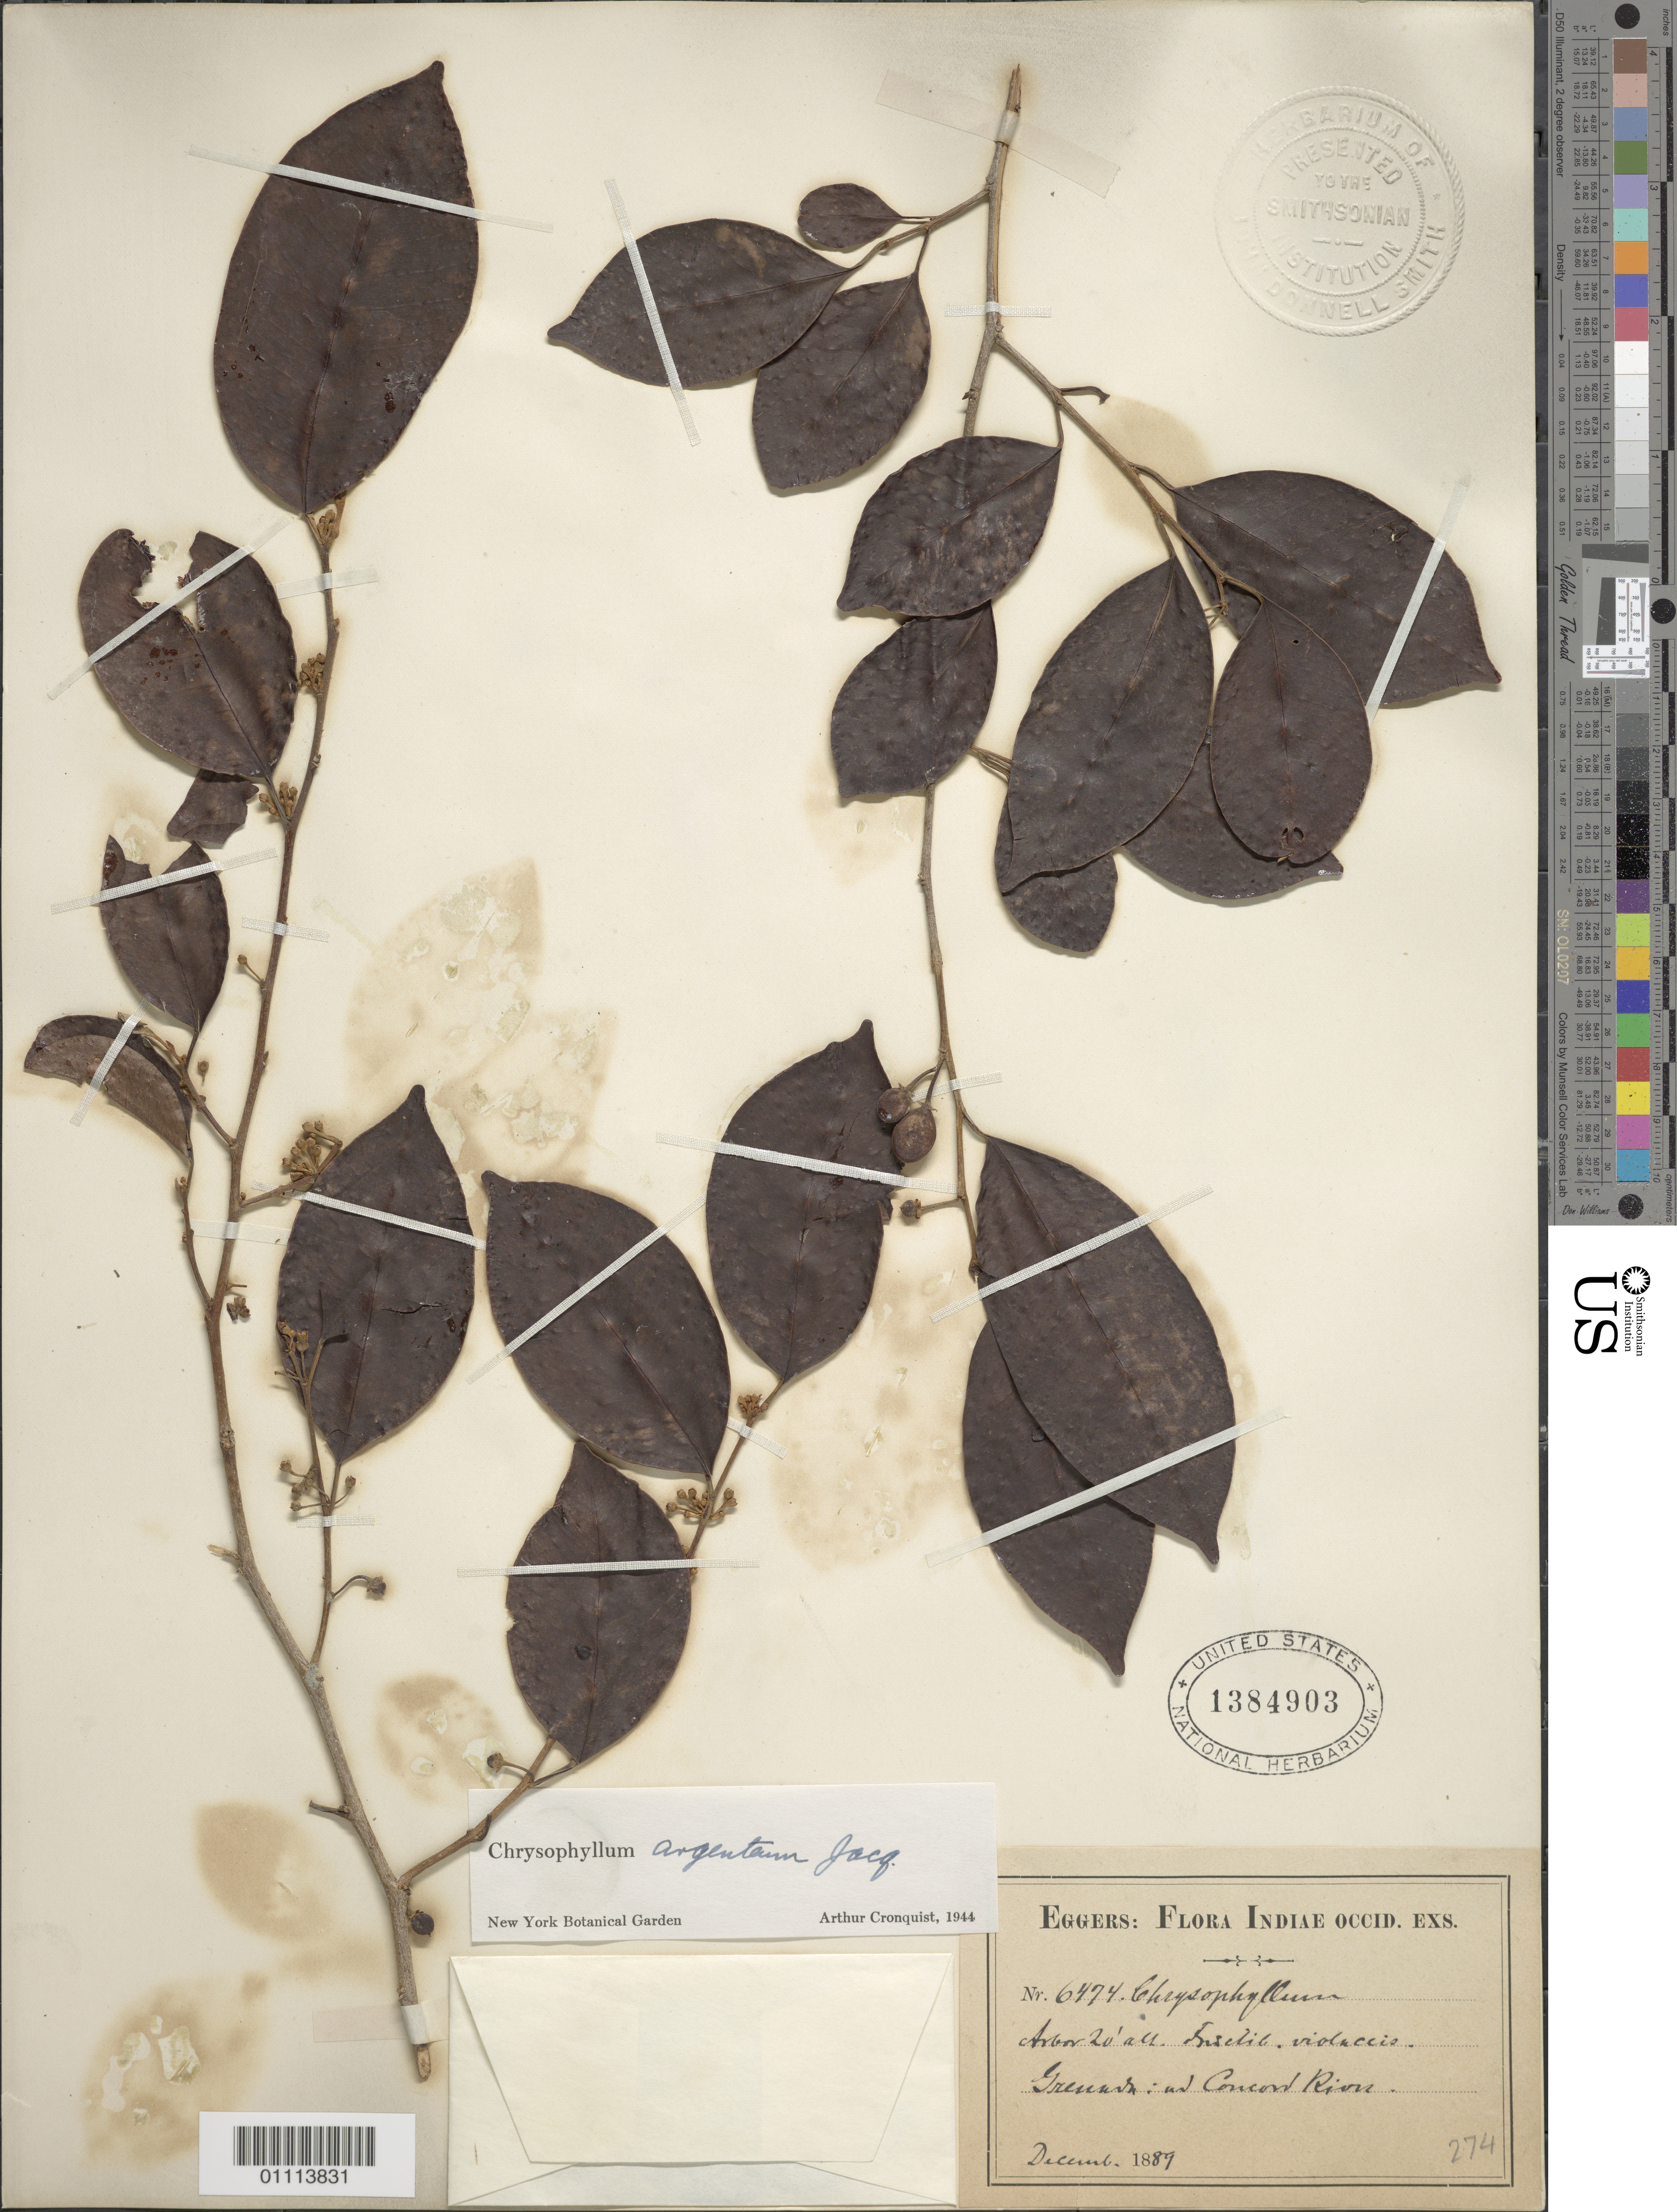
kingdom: Plantae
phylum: Tracheophyta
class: Magnoliopsida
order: Ericales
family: Sapotaceae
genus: Chrysophyllum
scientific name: Chrysophyllum argenteum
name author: Jacq.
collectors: H. F. A. von Eggers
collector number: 6474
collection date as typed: Dec 1889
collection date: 1889-12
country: Grenada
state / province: Saint George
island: Grenada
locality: Grenada: ad Concord River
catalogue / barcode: US 1384903